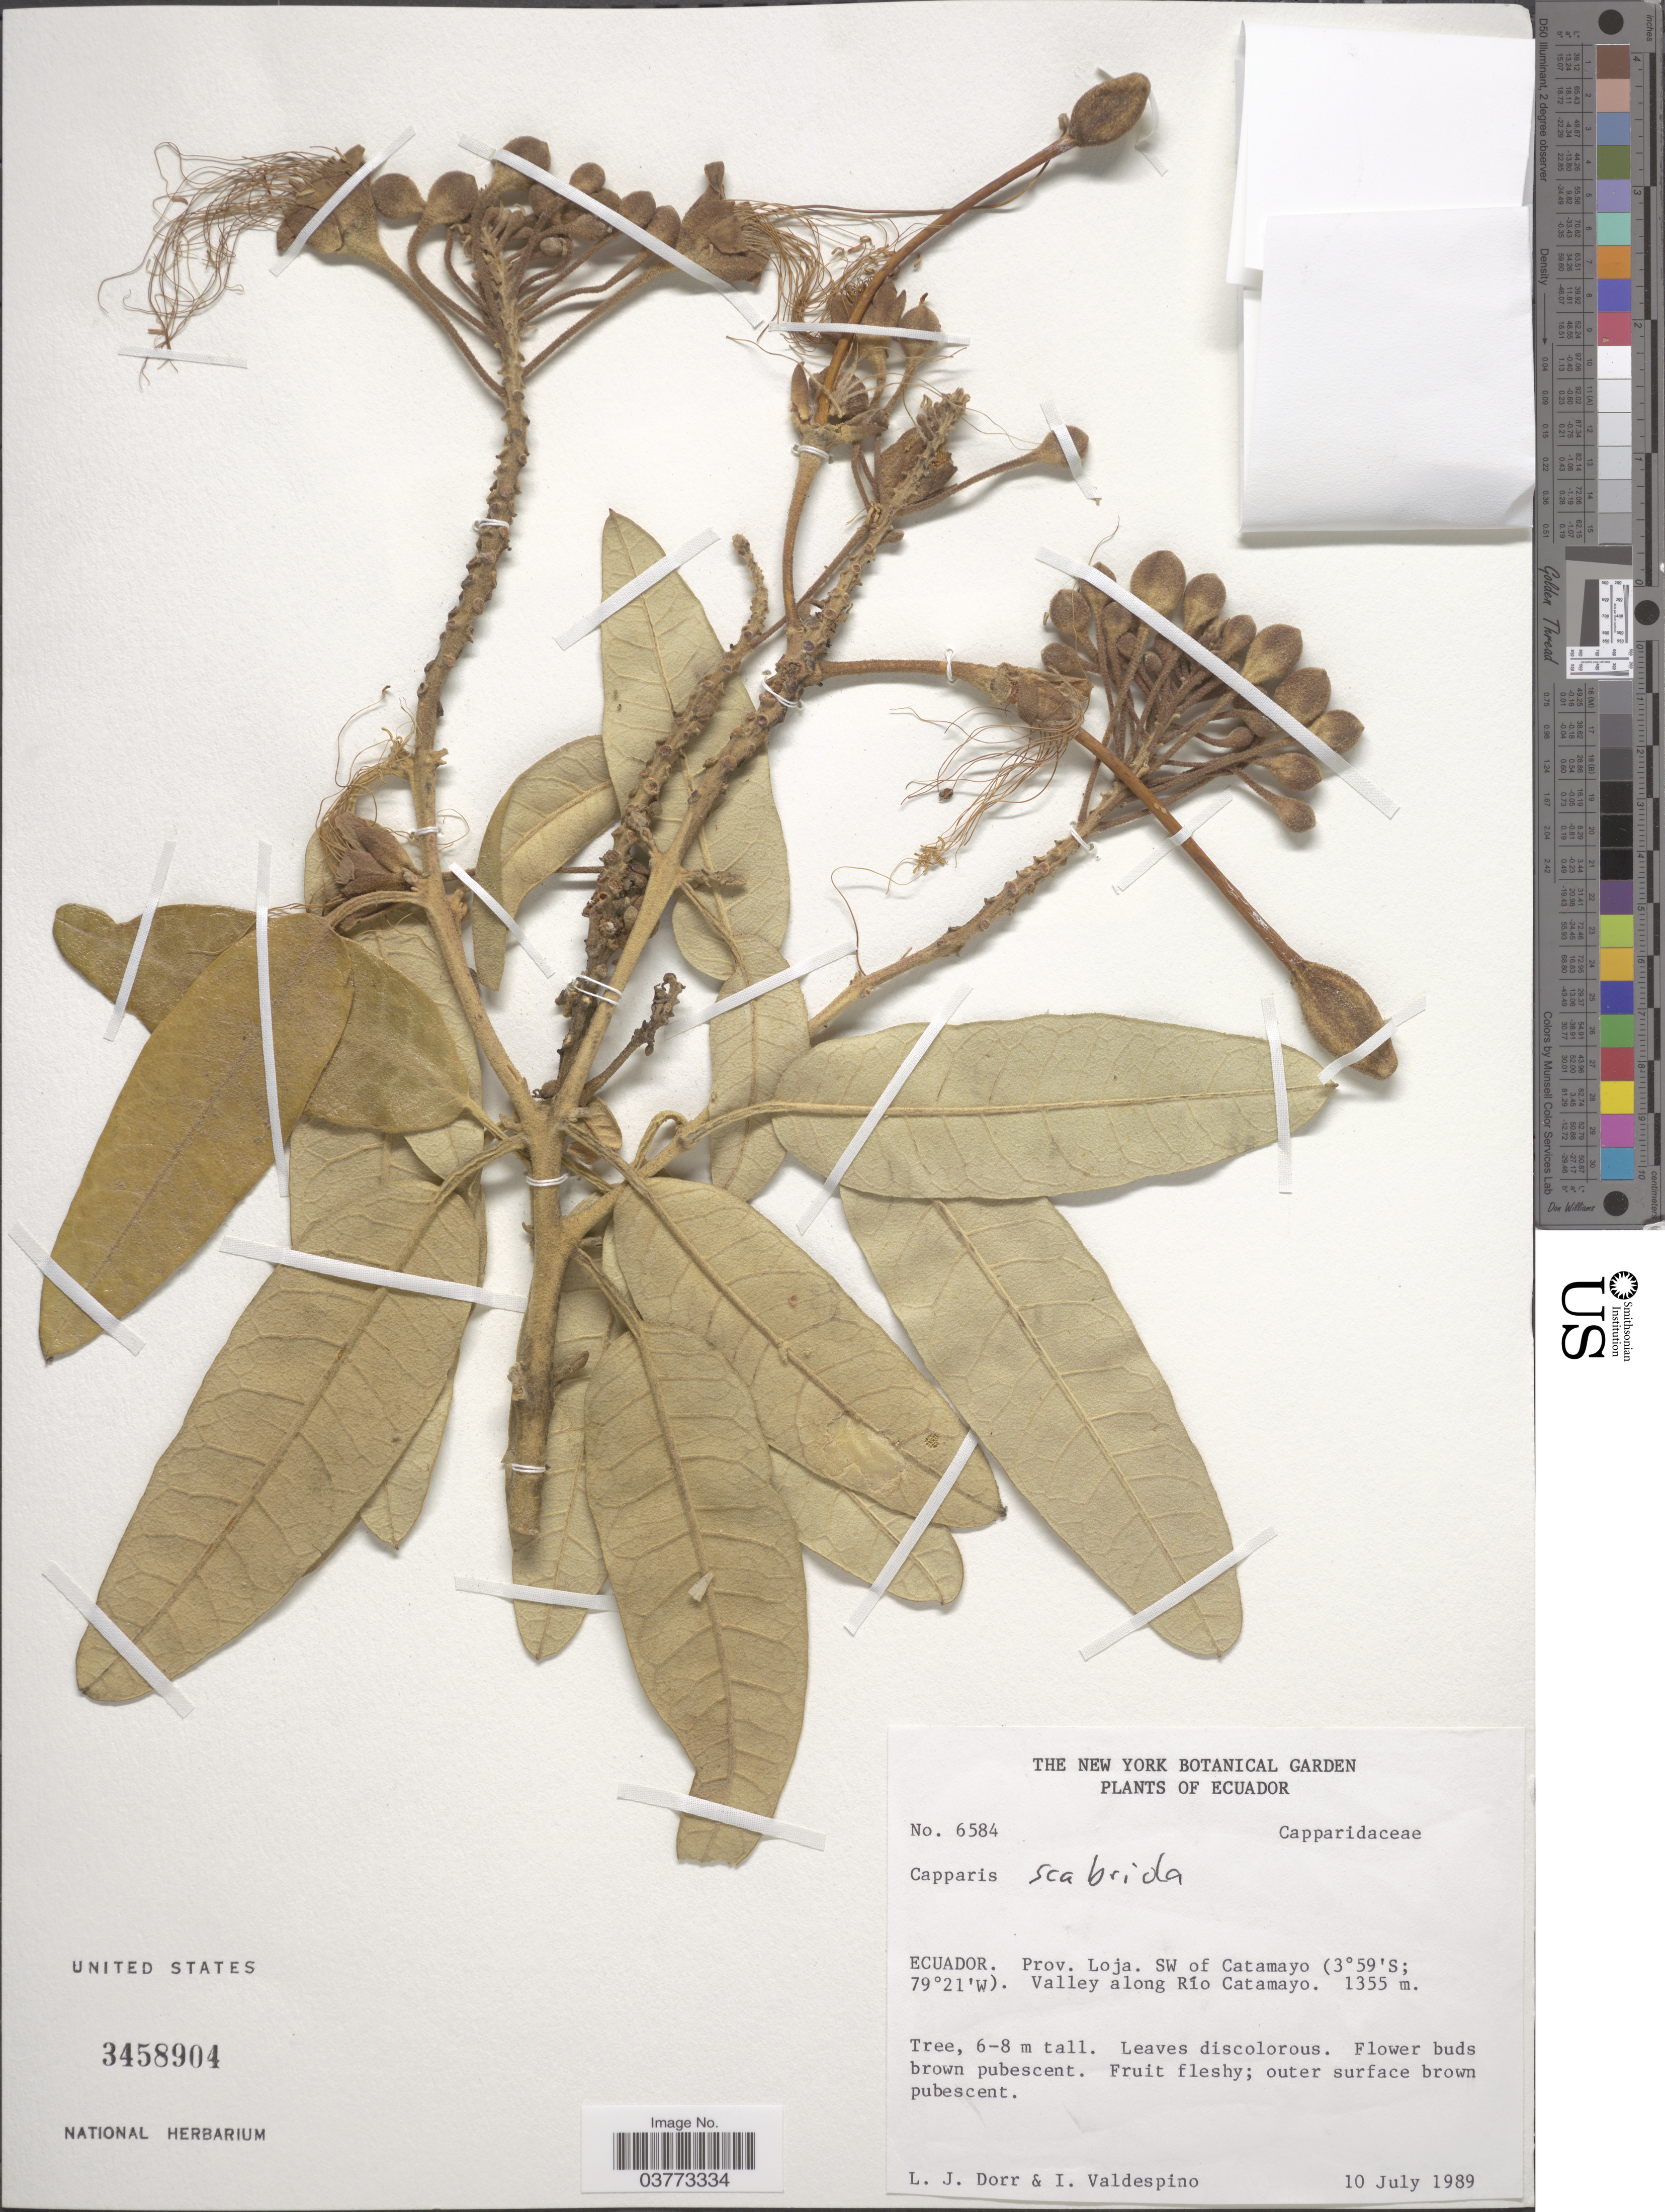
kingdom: Plantae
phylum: Tracheophyta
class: Magnoliopsida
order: Brassicales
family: Capparaceae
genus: Colicodendron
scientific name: Colicodendron angulatum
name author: (Ruiz & Pav. ex DC.) Hutch.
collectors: L. J. Dorr & I. Valdespino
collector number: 6584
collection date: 1989-07-10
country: Ecuador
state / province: Loja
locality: SW of Catamayo. Valley along Río Catamayo.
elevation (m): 1355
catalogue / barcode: US 3458904